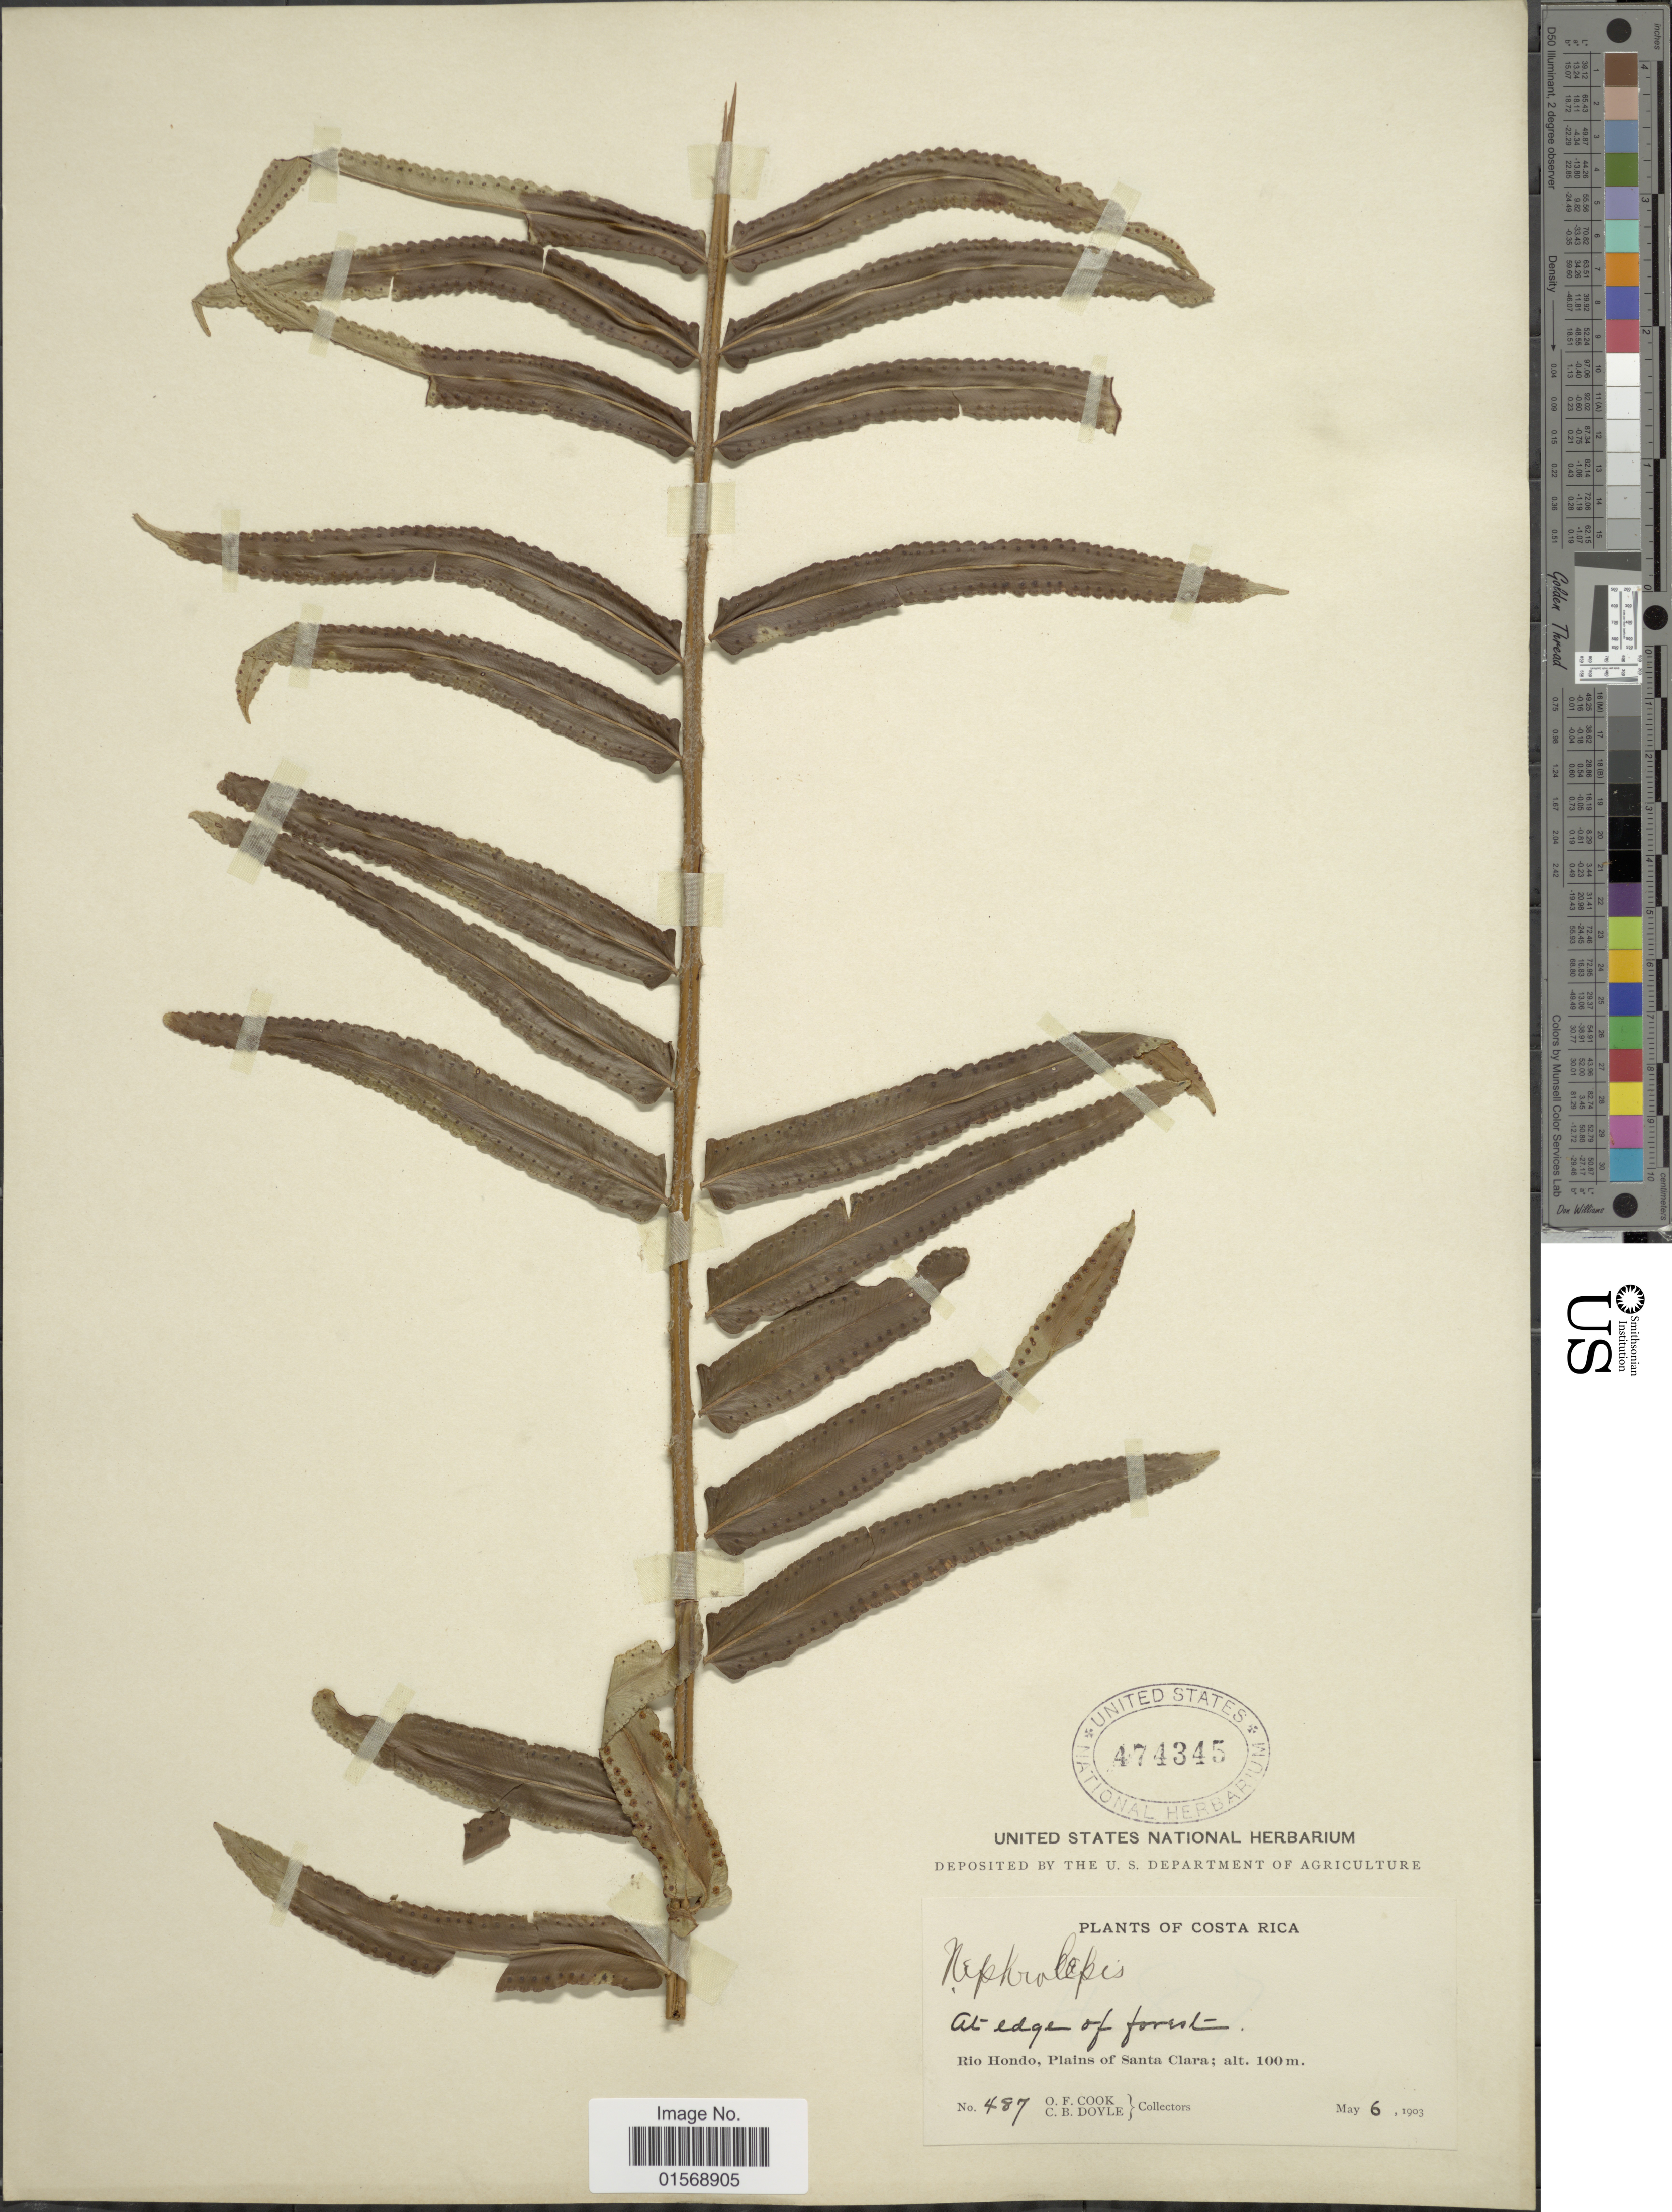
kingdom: Plantae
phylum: Tracheophyta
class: Polypodiopsida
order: Polypodiales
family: Nephrolepidaceae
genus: Nephrolepis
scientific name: Nephrolepis biserrata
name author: (Sw.) Schott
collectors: O. F. Cook & C. Doyle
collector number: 487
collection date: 1903-05-06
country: Costa Rica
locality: Costa Rica. Rio Hondo, Plains of Santa Clara,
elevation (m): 100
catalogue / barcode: US 474345